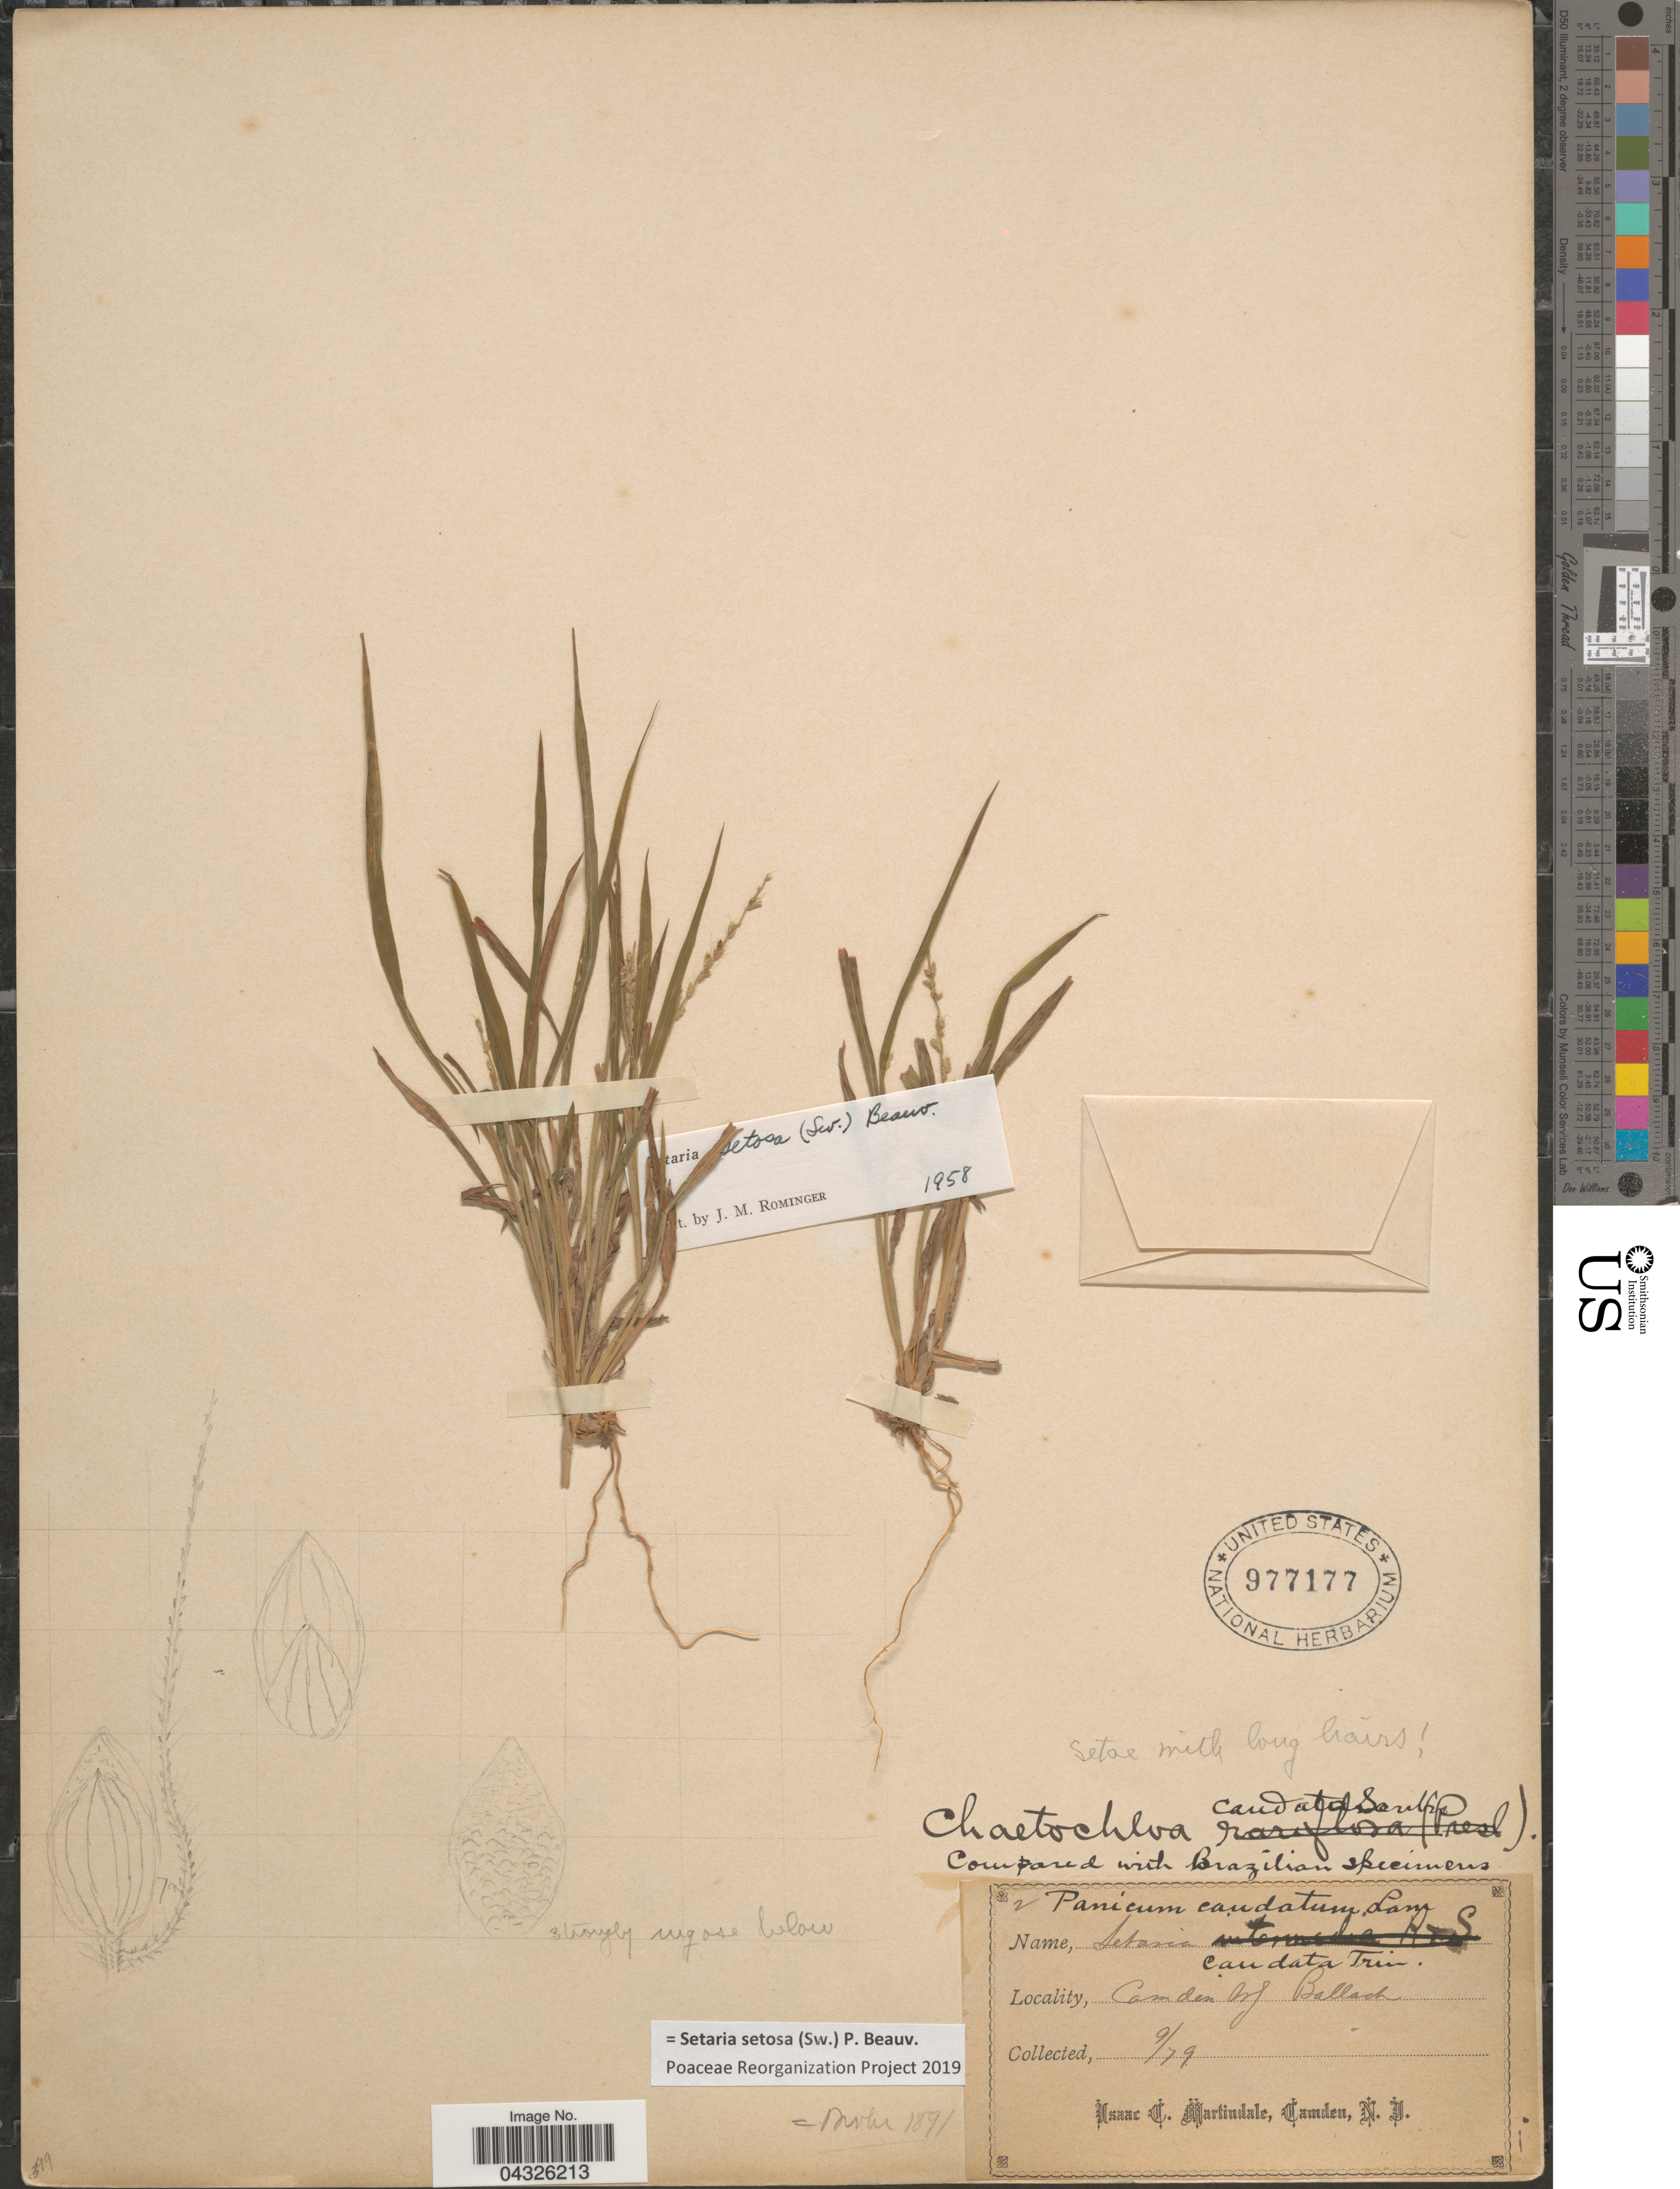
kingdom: Plantae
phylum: Tracheophyta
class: Liliopsida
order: Poales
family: Poaceae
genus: Setaria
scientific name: Setaria setosa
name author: (Sw.) P. Beauv.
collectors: I. C. Martindale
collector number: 2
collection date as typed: Transcribed d/m/y: /9/79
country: United States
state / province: New Jersey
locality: Camden. Ballast.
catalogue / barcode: US 977177